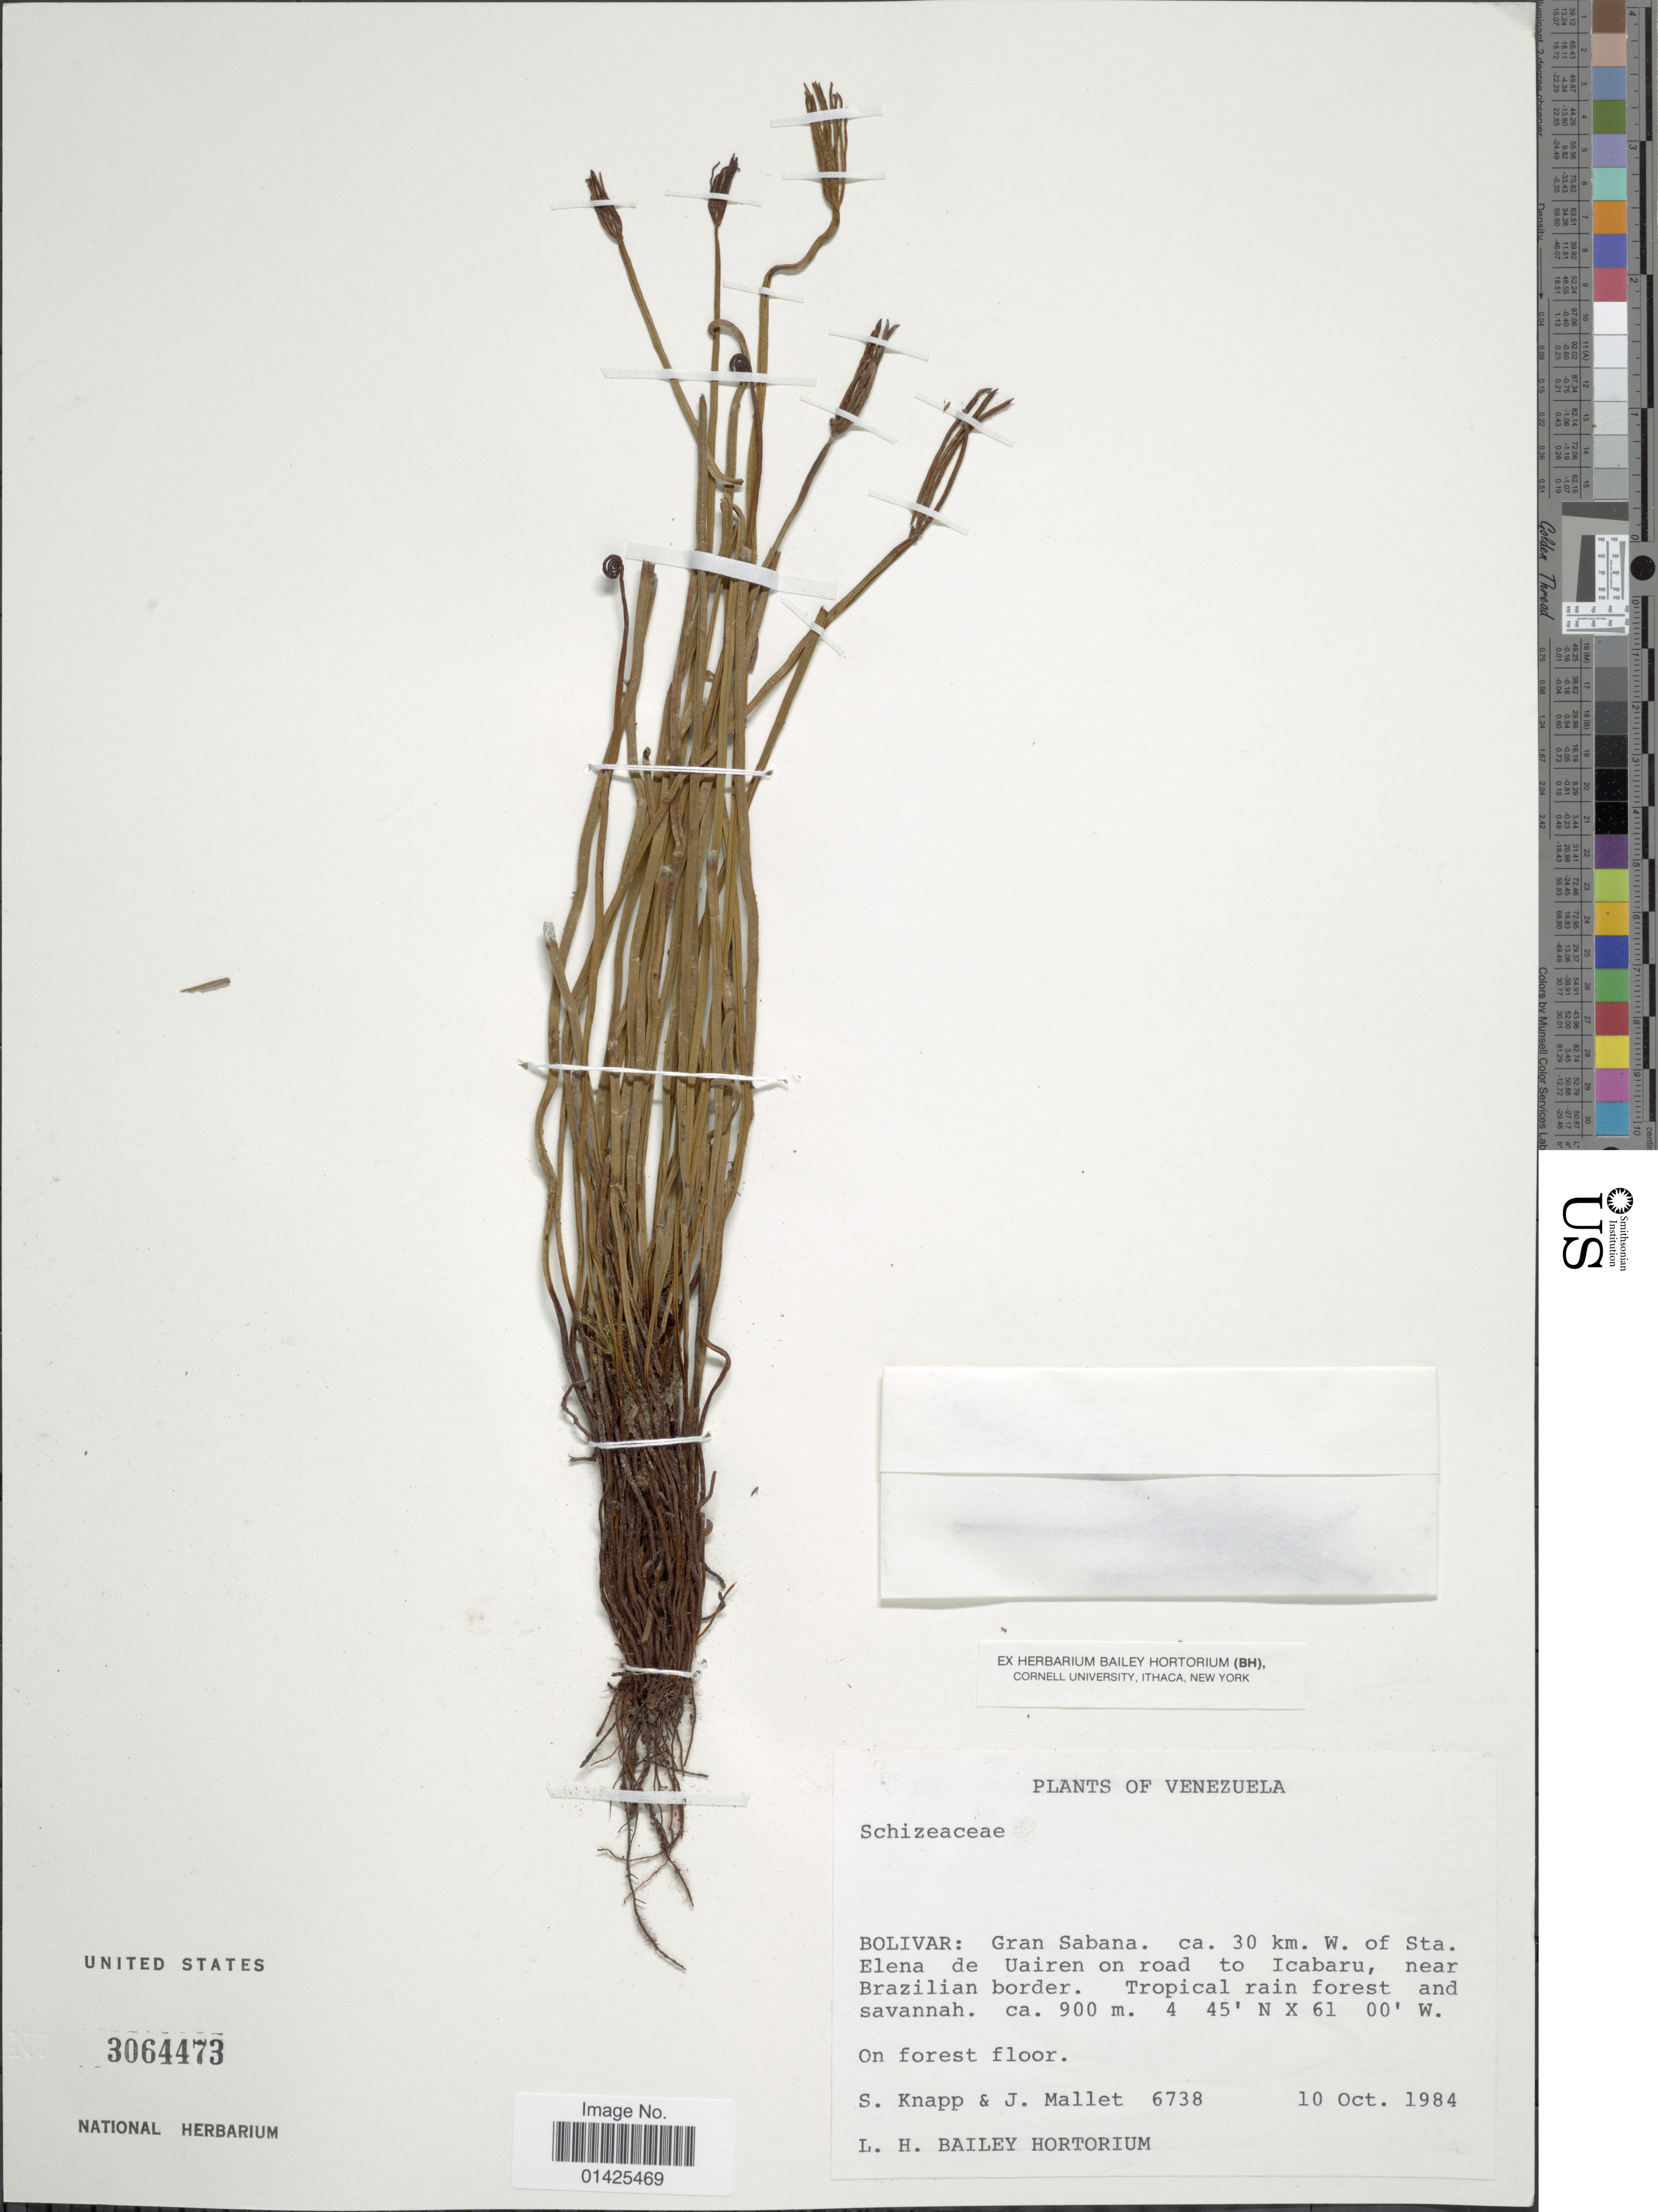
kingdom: Plantae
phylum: Tracheophyta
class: Polypodiopsida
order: Schizaeales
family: Schizaeaceae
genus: Actinostachys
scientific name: Actinostachys pennula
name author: (Sw.) Hook.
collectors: S. Knapp & J. Mallet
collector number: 6738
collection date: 1984-10-10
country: Venezuela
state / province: Bolivar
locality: Gran Sabana. ca. 30 km. W. of Sta. Elena de Uairen on road to Icabaru, near Brazilian border.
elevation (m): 900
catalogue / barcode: US 3064473